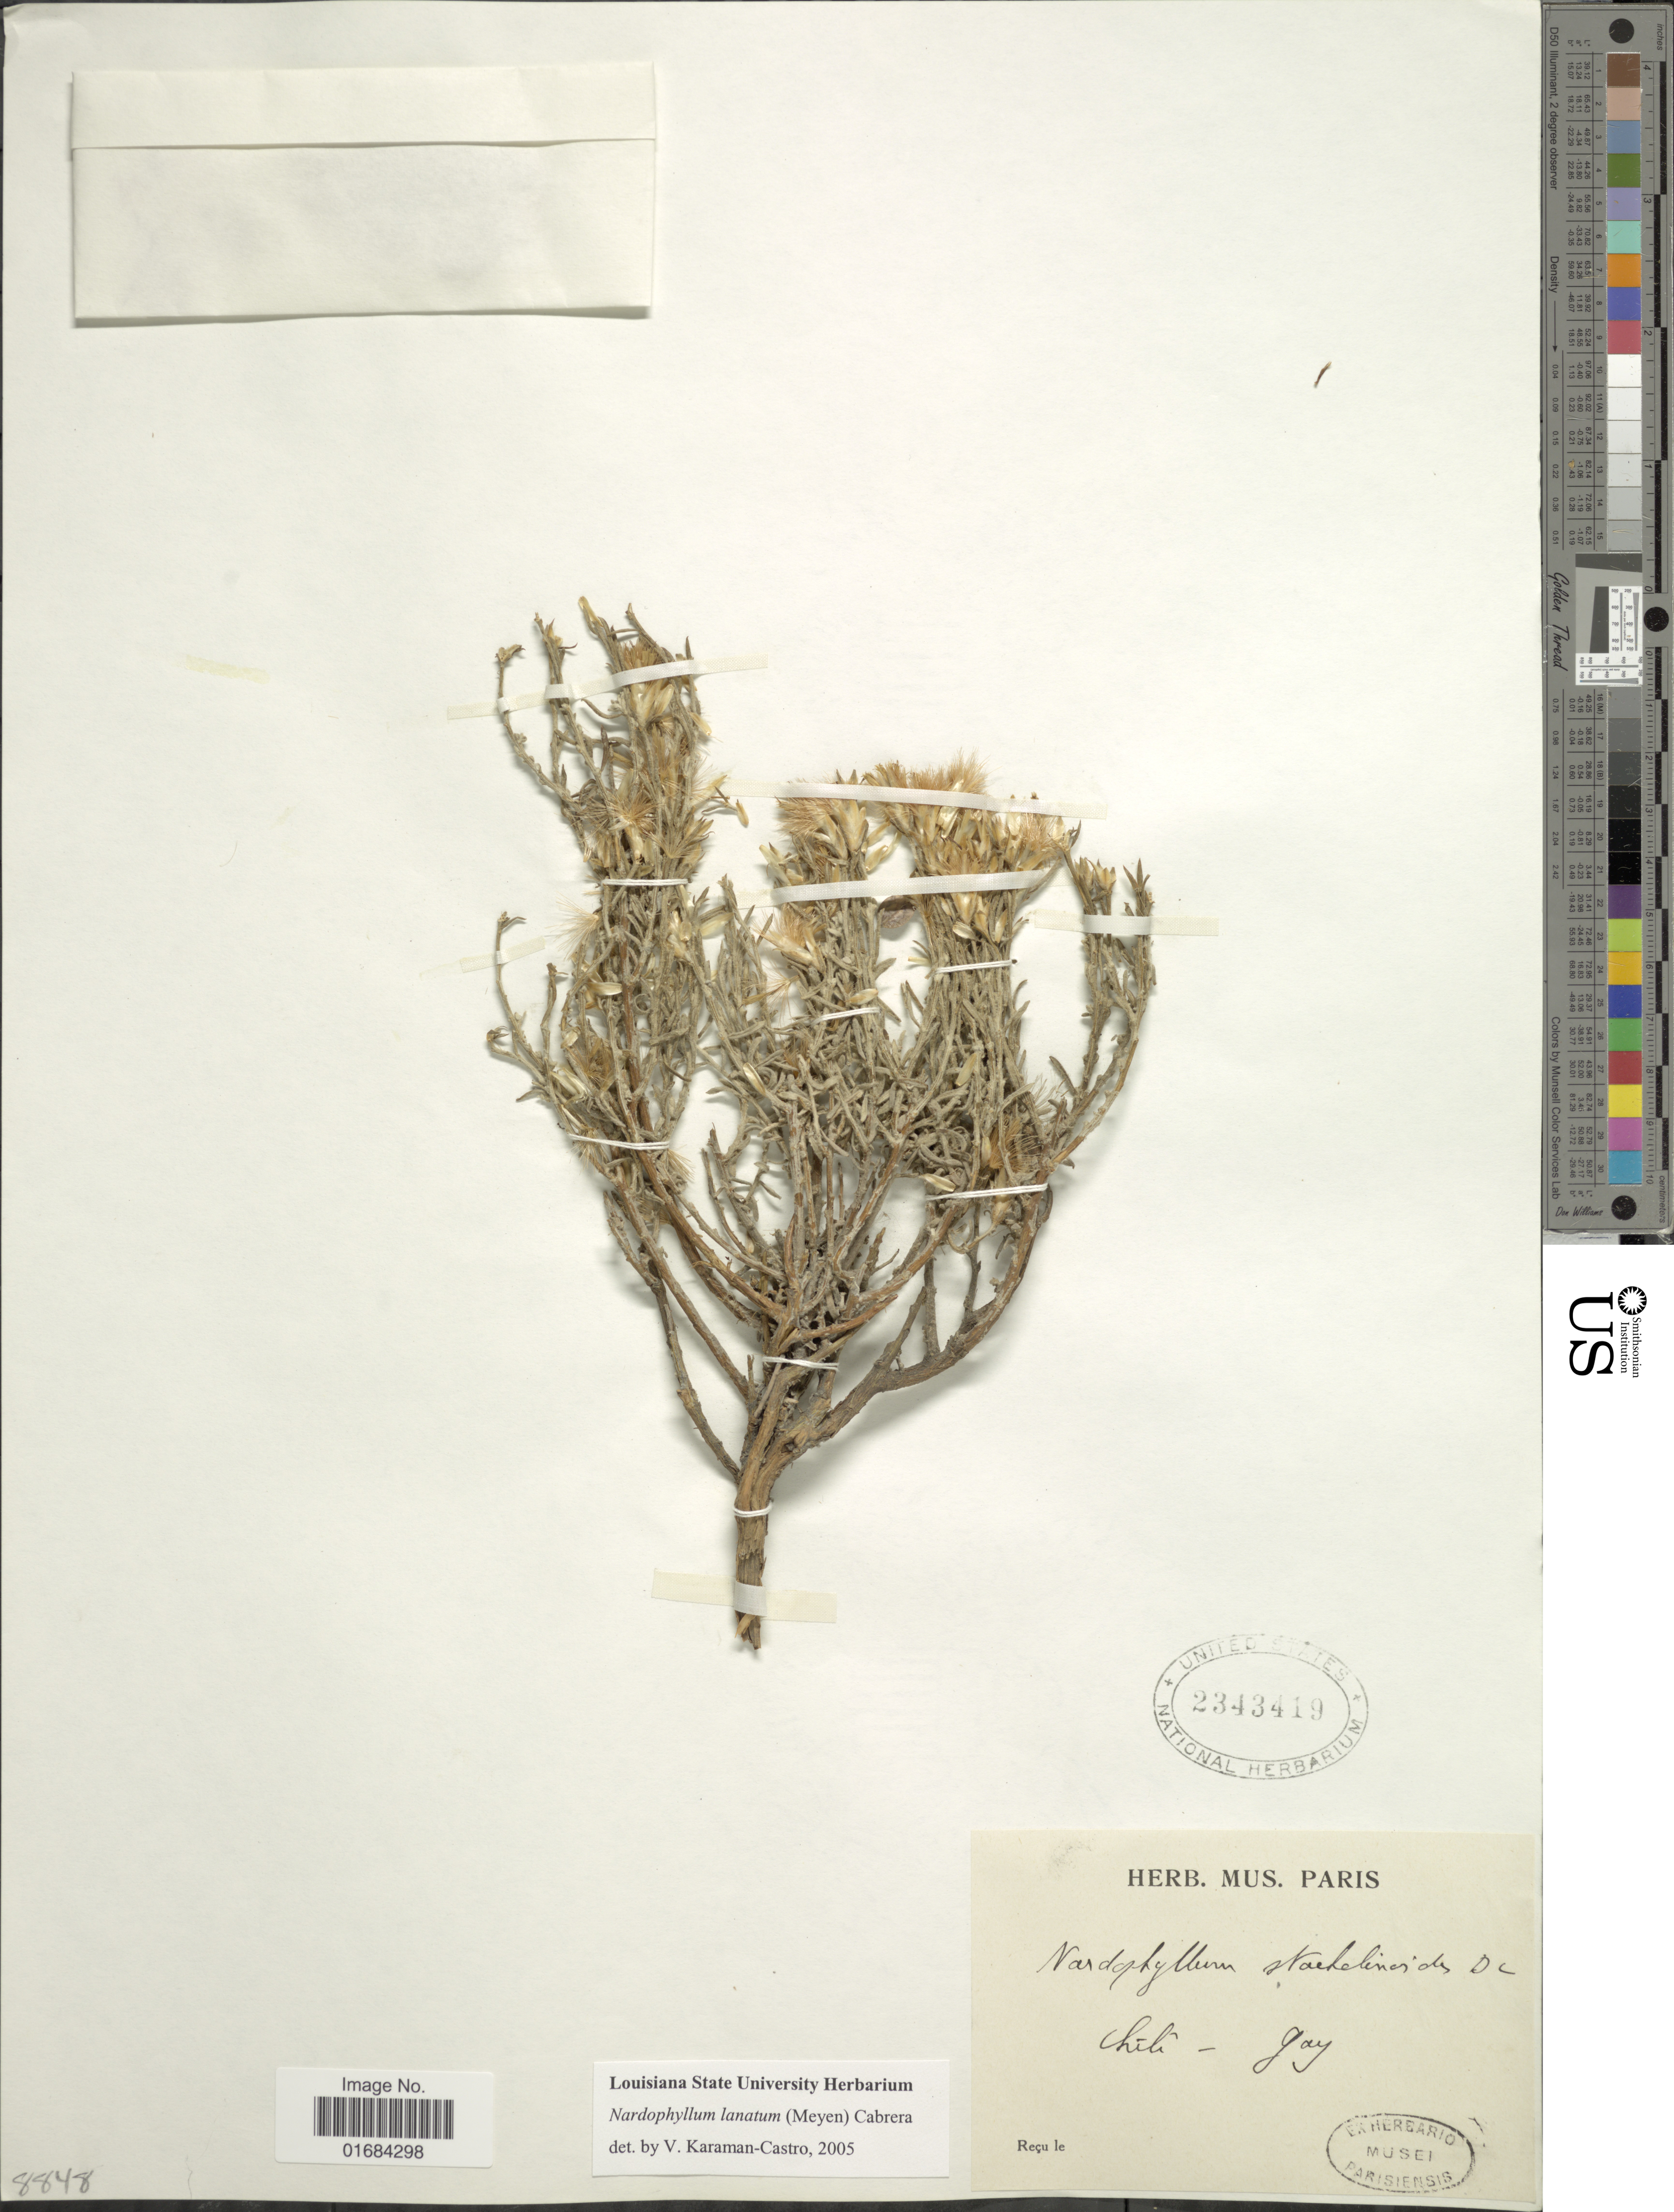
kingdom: Plantae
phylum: Tracheophyta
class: Magnoliopsida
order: Asterales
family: Asteraceae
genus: Nardophyllum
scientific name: Nardophyllum lanatum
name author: (Meyen) Cabrera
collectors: ex herb. Mus. Paris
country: Chile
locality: Gay [interpreted]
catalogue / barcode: US 2343419